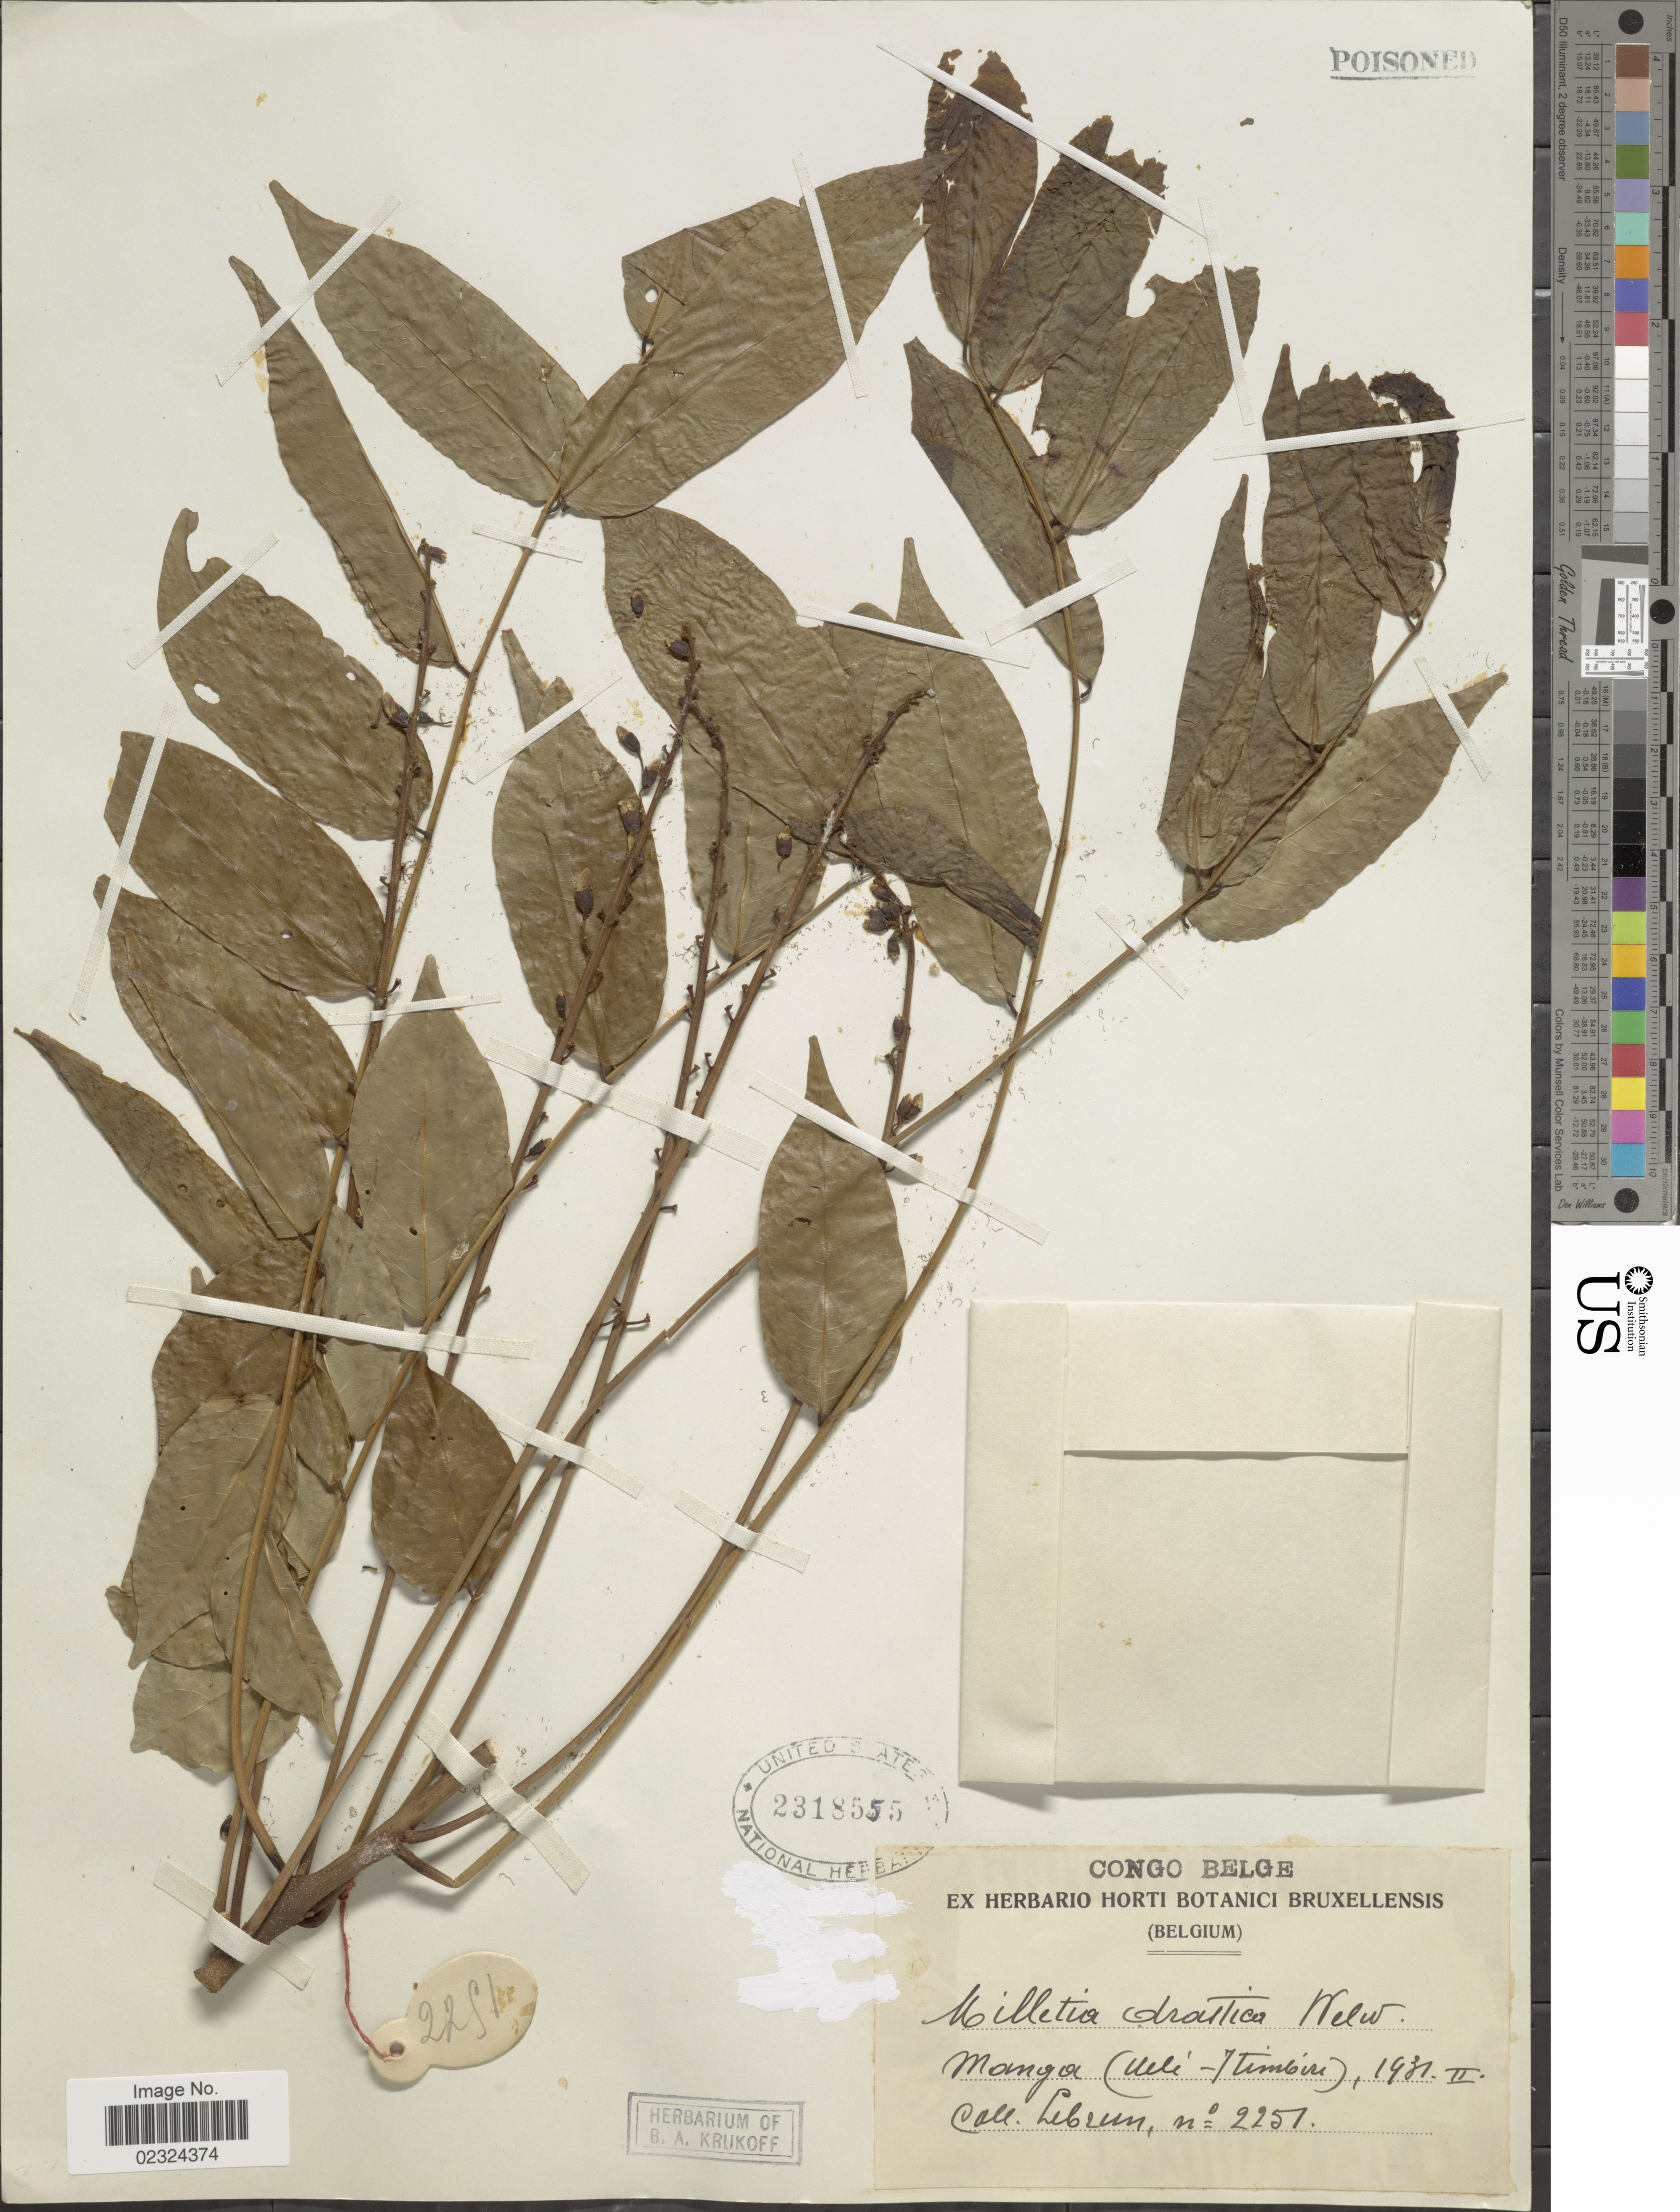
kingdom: Plantae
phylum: Tracheophyta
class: Magnoliopsida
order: Fabales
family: Fabaceae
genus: Millettia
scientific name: Millettia drastica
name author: Welw. ex Baker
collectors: J.A. Lebrun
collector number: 2251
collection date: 1931-02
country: Congo, Democratic Republic of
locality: Congo Belge. Manga ( Uele- Itimbiri).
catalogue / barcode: US 2318555